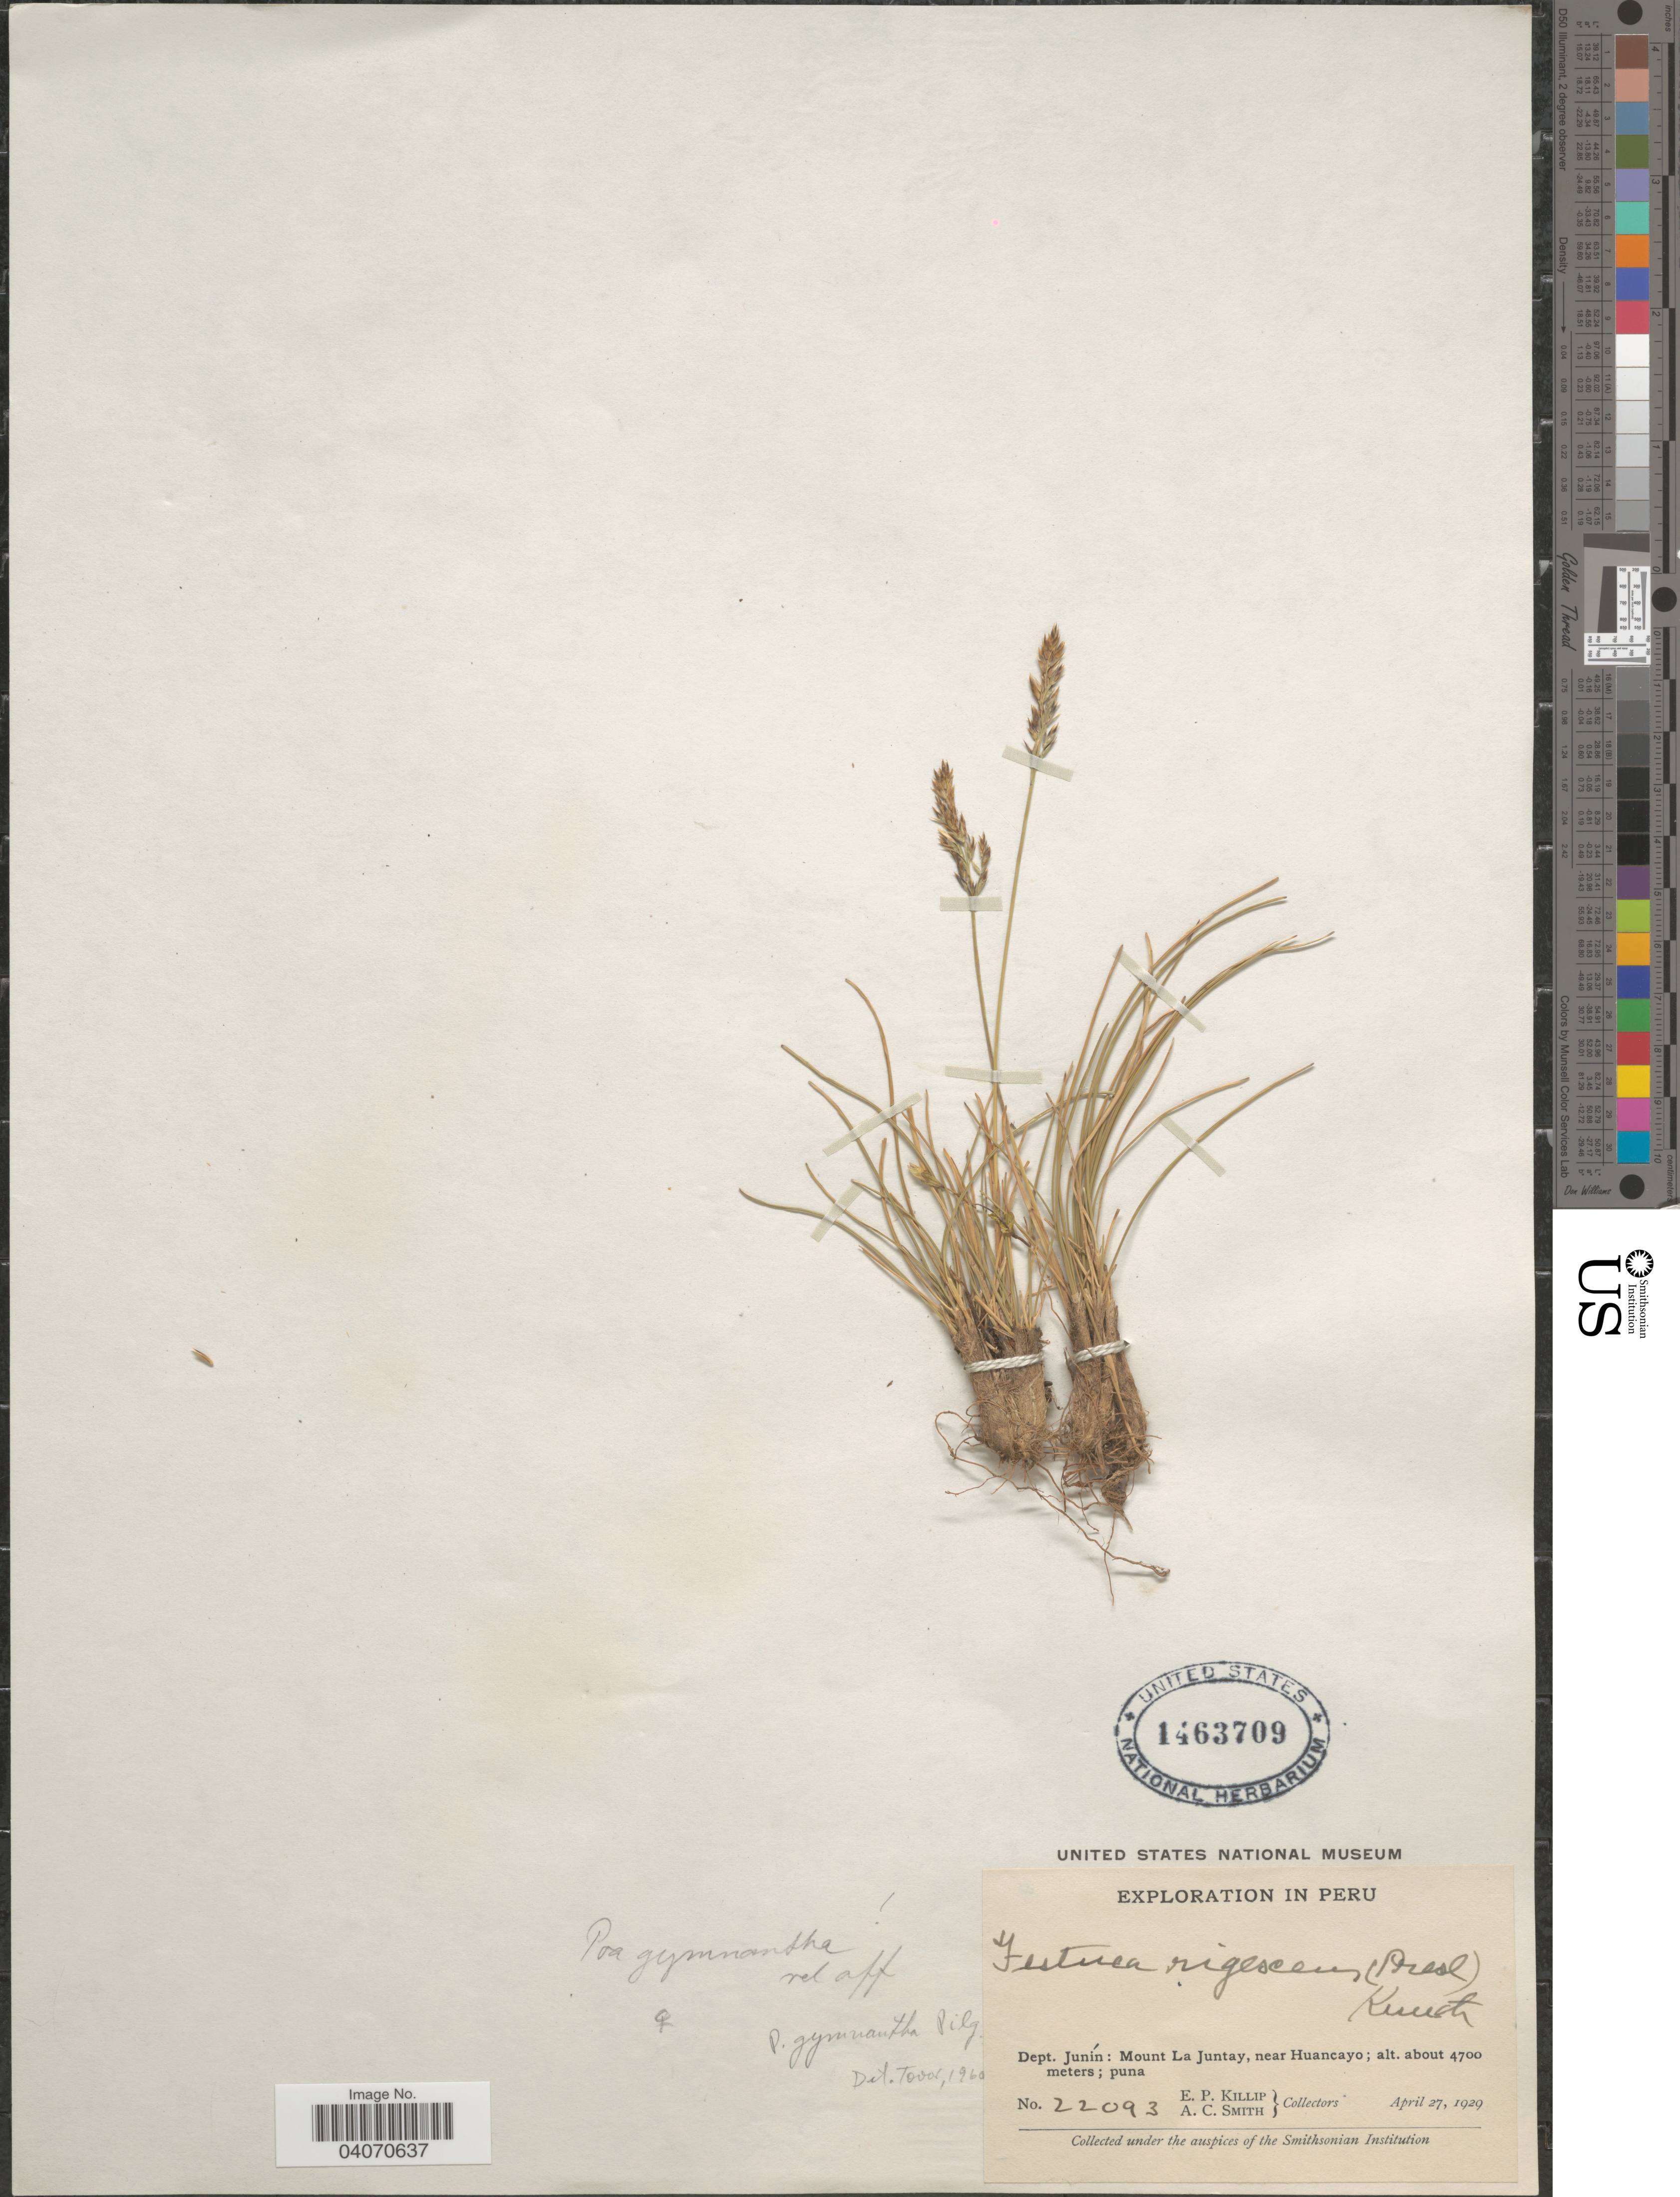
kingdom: Plantae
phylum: Tracheophyta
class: Liliopsida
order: Poales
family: Poaceae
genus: Poa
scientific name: Poa gymnantha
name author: Pilg.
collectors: E. P. Killip & A. C. Smith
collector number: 22093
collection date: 1929-04-27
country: Peru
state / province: Junín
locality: Dept. Junín : Mount La Juntay, near Huancayo.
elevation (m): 4700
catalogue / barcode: US 1463709